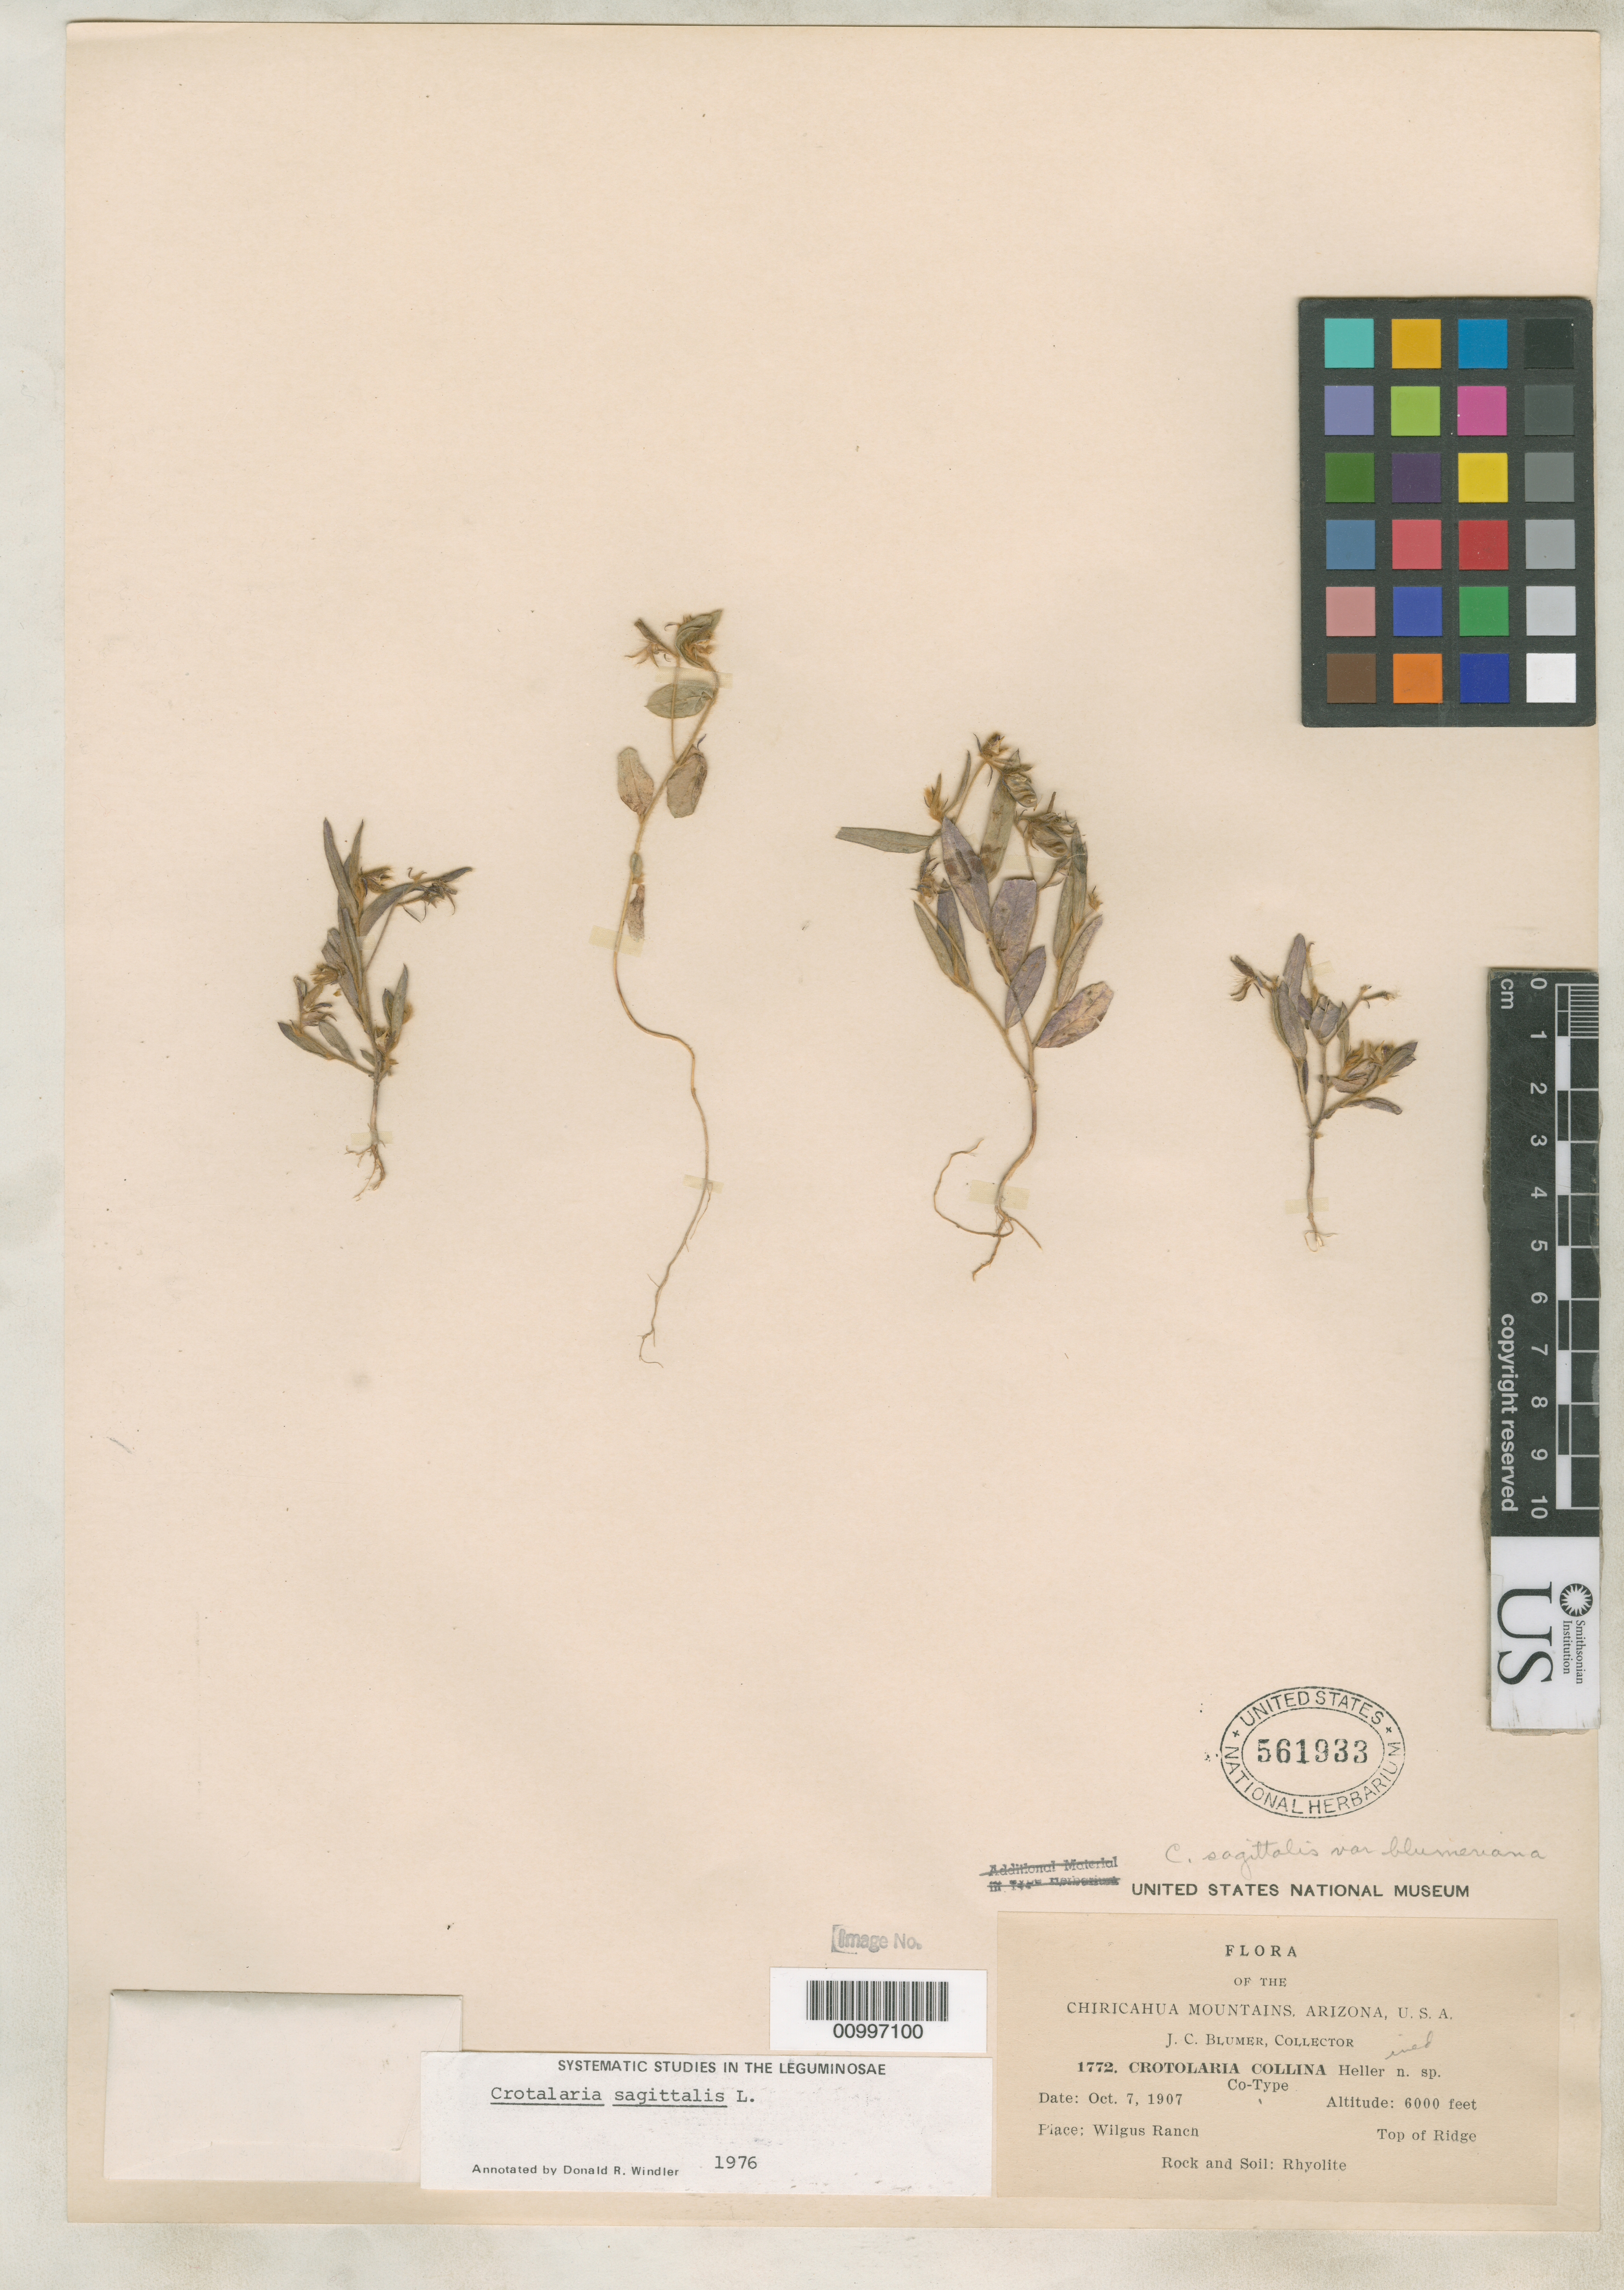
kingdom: Plantae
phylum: Tracheophyta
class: Magnoliopsida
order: Fabales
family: Fabaceae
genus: Crotalaria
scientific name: Crotalaria sagittalis var. blumeriana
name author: H. Senn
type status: Isotype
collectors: J. C. Blumer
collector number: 1772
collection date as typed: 07 Oct 1907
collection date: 1907-10-07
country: United States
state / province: Arizona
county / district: Cochise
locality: Wilgus Ranch.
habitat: Top of ridge; rhyolite.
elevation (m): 1829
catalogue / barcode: US 561933